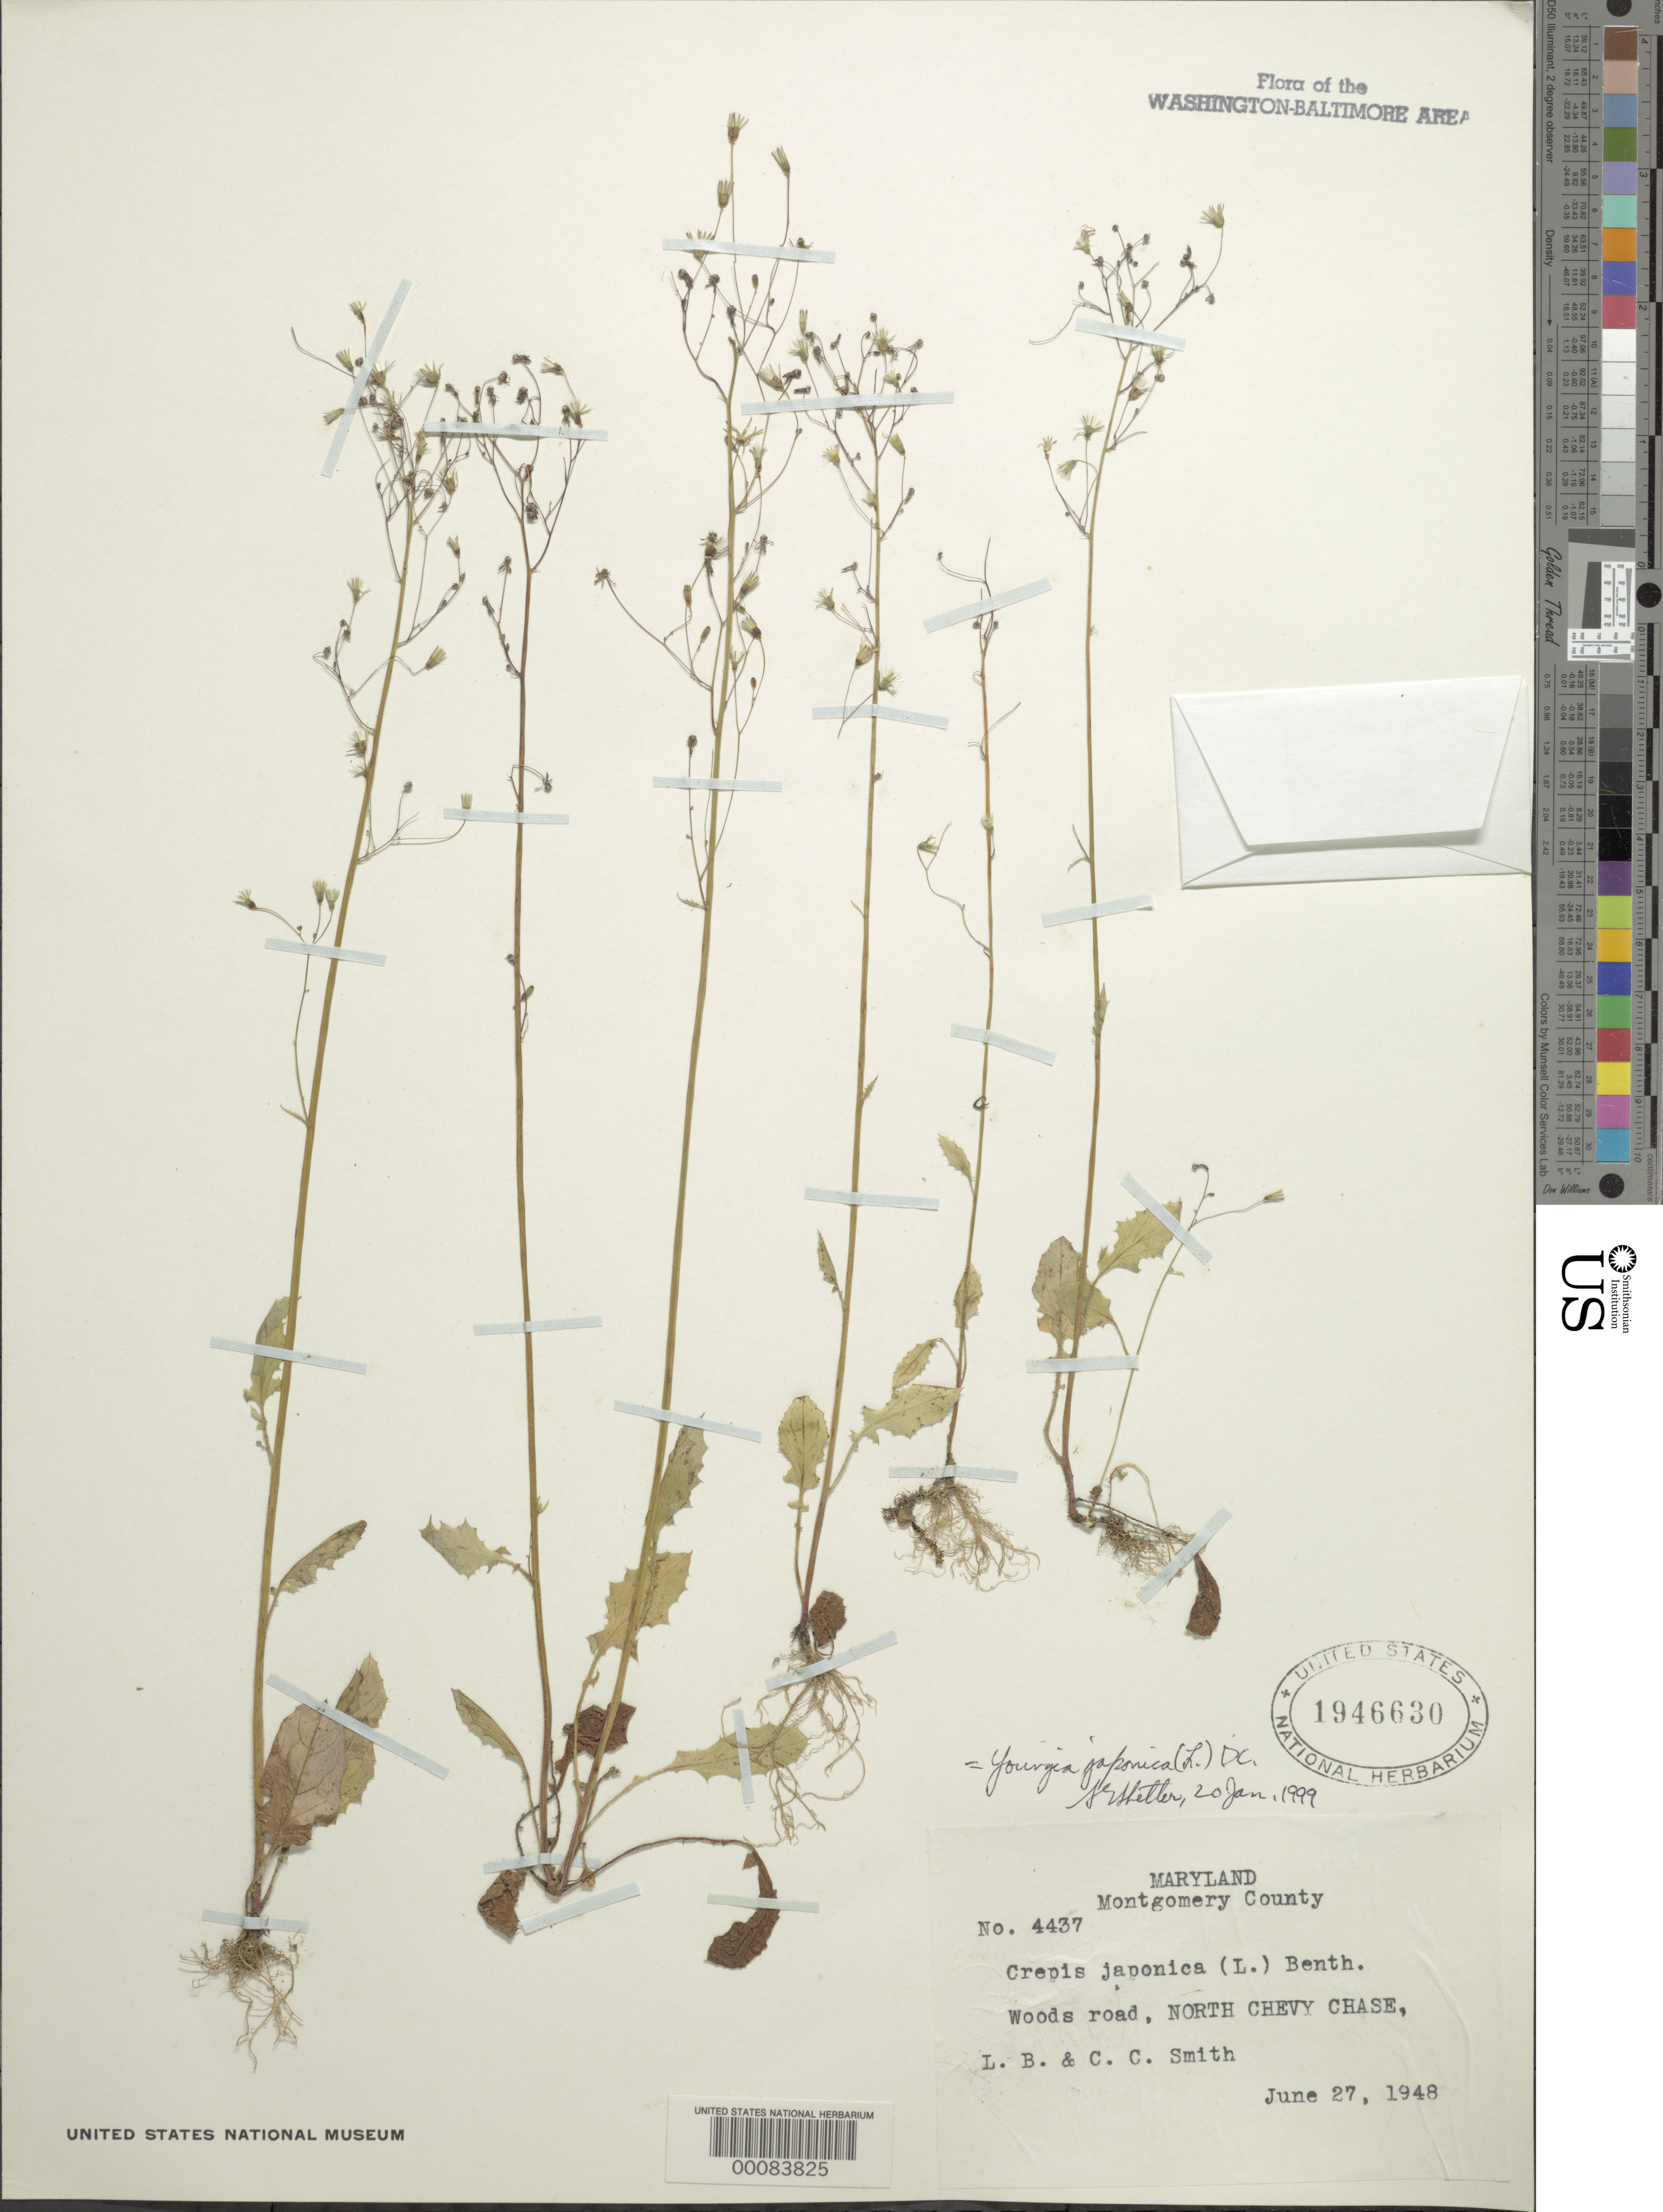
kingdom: Plantae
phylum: Tracheophyta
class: Magnoliopsida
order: Asterales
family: Asteraceae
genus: Youngia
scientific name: Youngia japonica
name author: (L.) DC.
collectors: L. Smith & C. C. Smith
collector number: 4437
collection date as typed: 27 Jun 1948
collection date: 1948-06-27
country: United States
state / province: Maryland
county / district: Montgomery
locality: North Chevy Chase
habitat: Woods road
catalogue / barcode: US 1946630